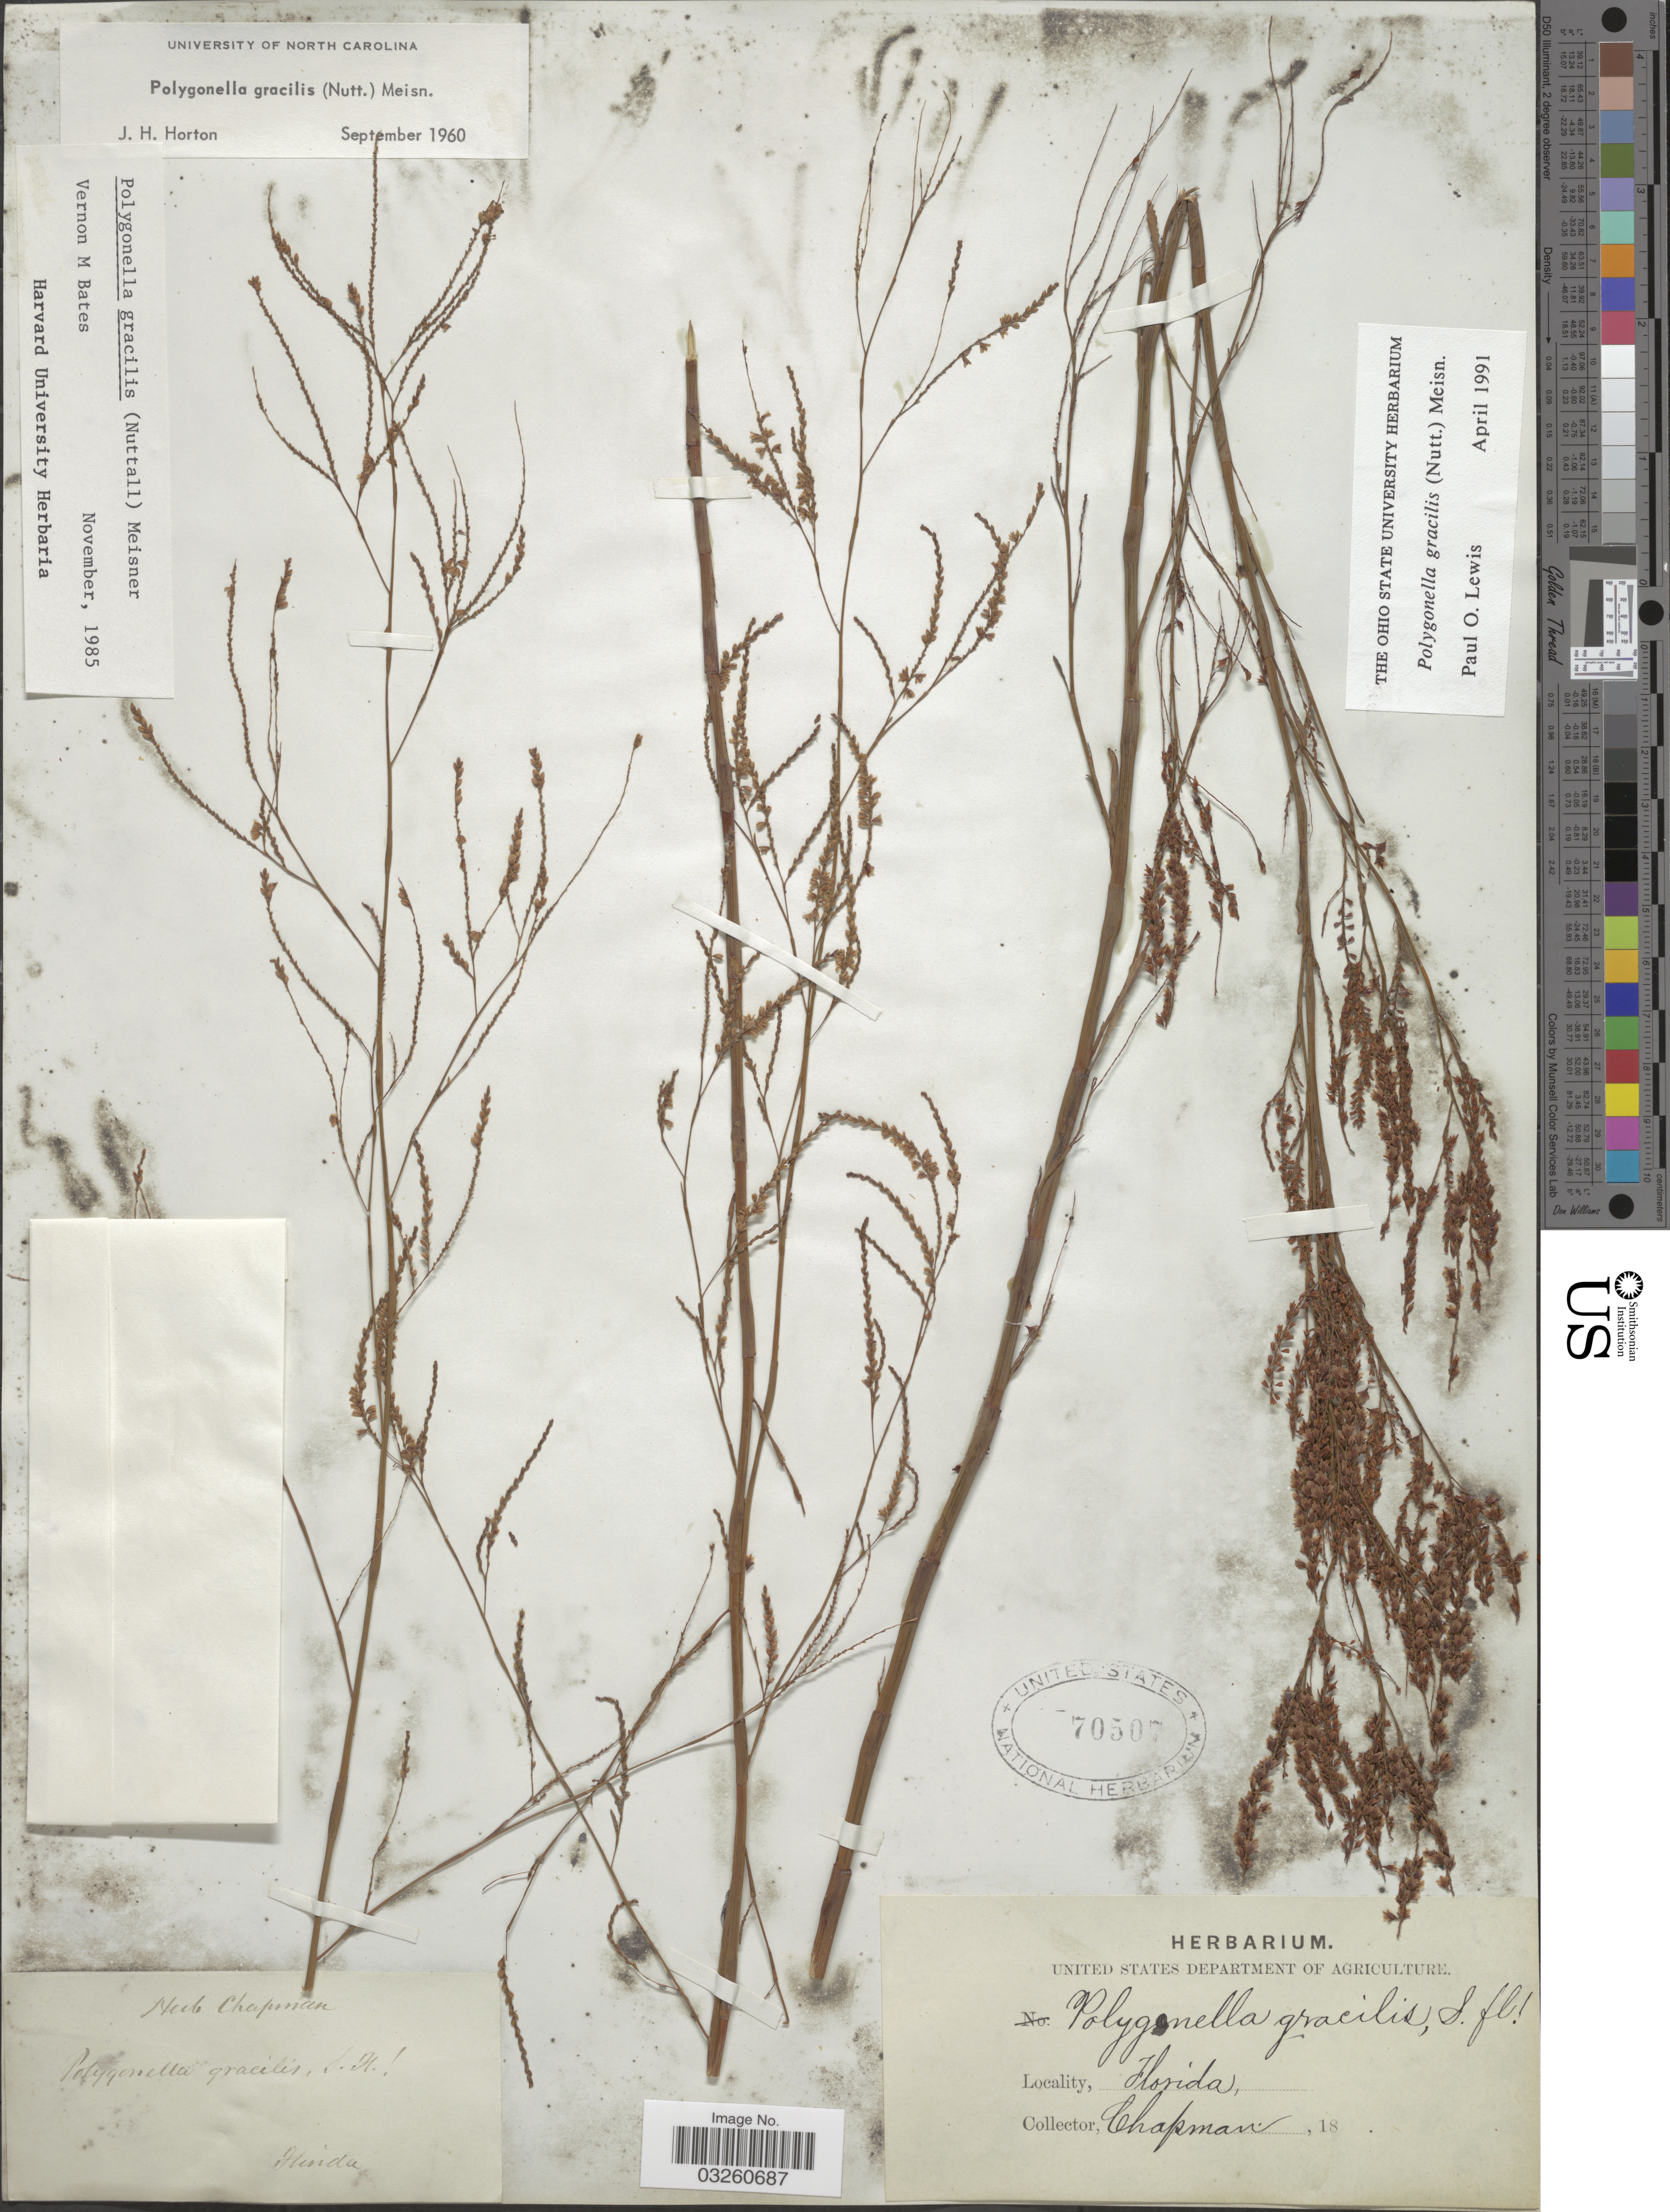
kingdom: Plantae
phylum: Tracheophyta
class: Magnoliopsida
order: Caryophyllales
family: Polygonaceae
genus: Polygonella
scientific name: Polygonella gracilis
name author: (Nutt.) Meisn.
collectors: A. Chapman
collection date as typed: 18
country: United States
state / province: Florida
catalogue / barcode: US 70507